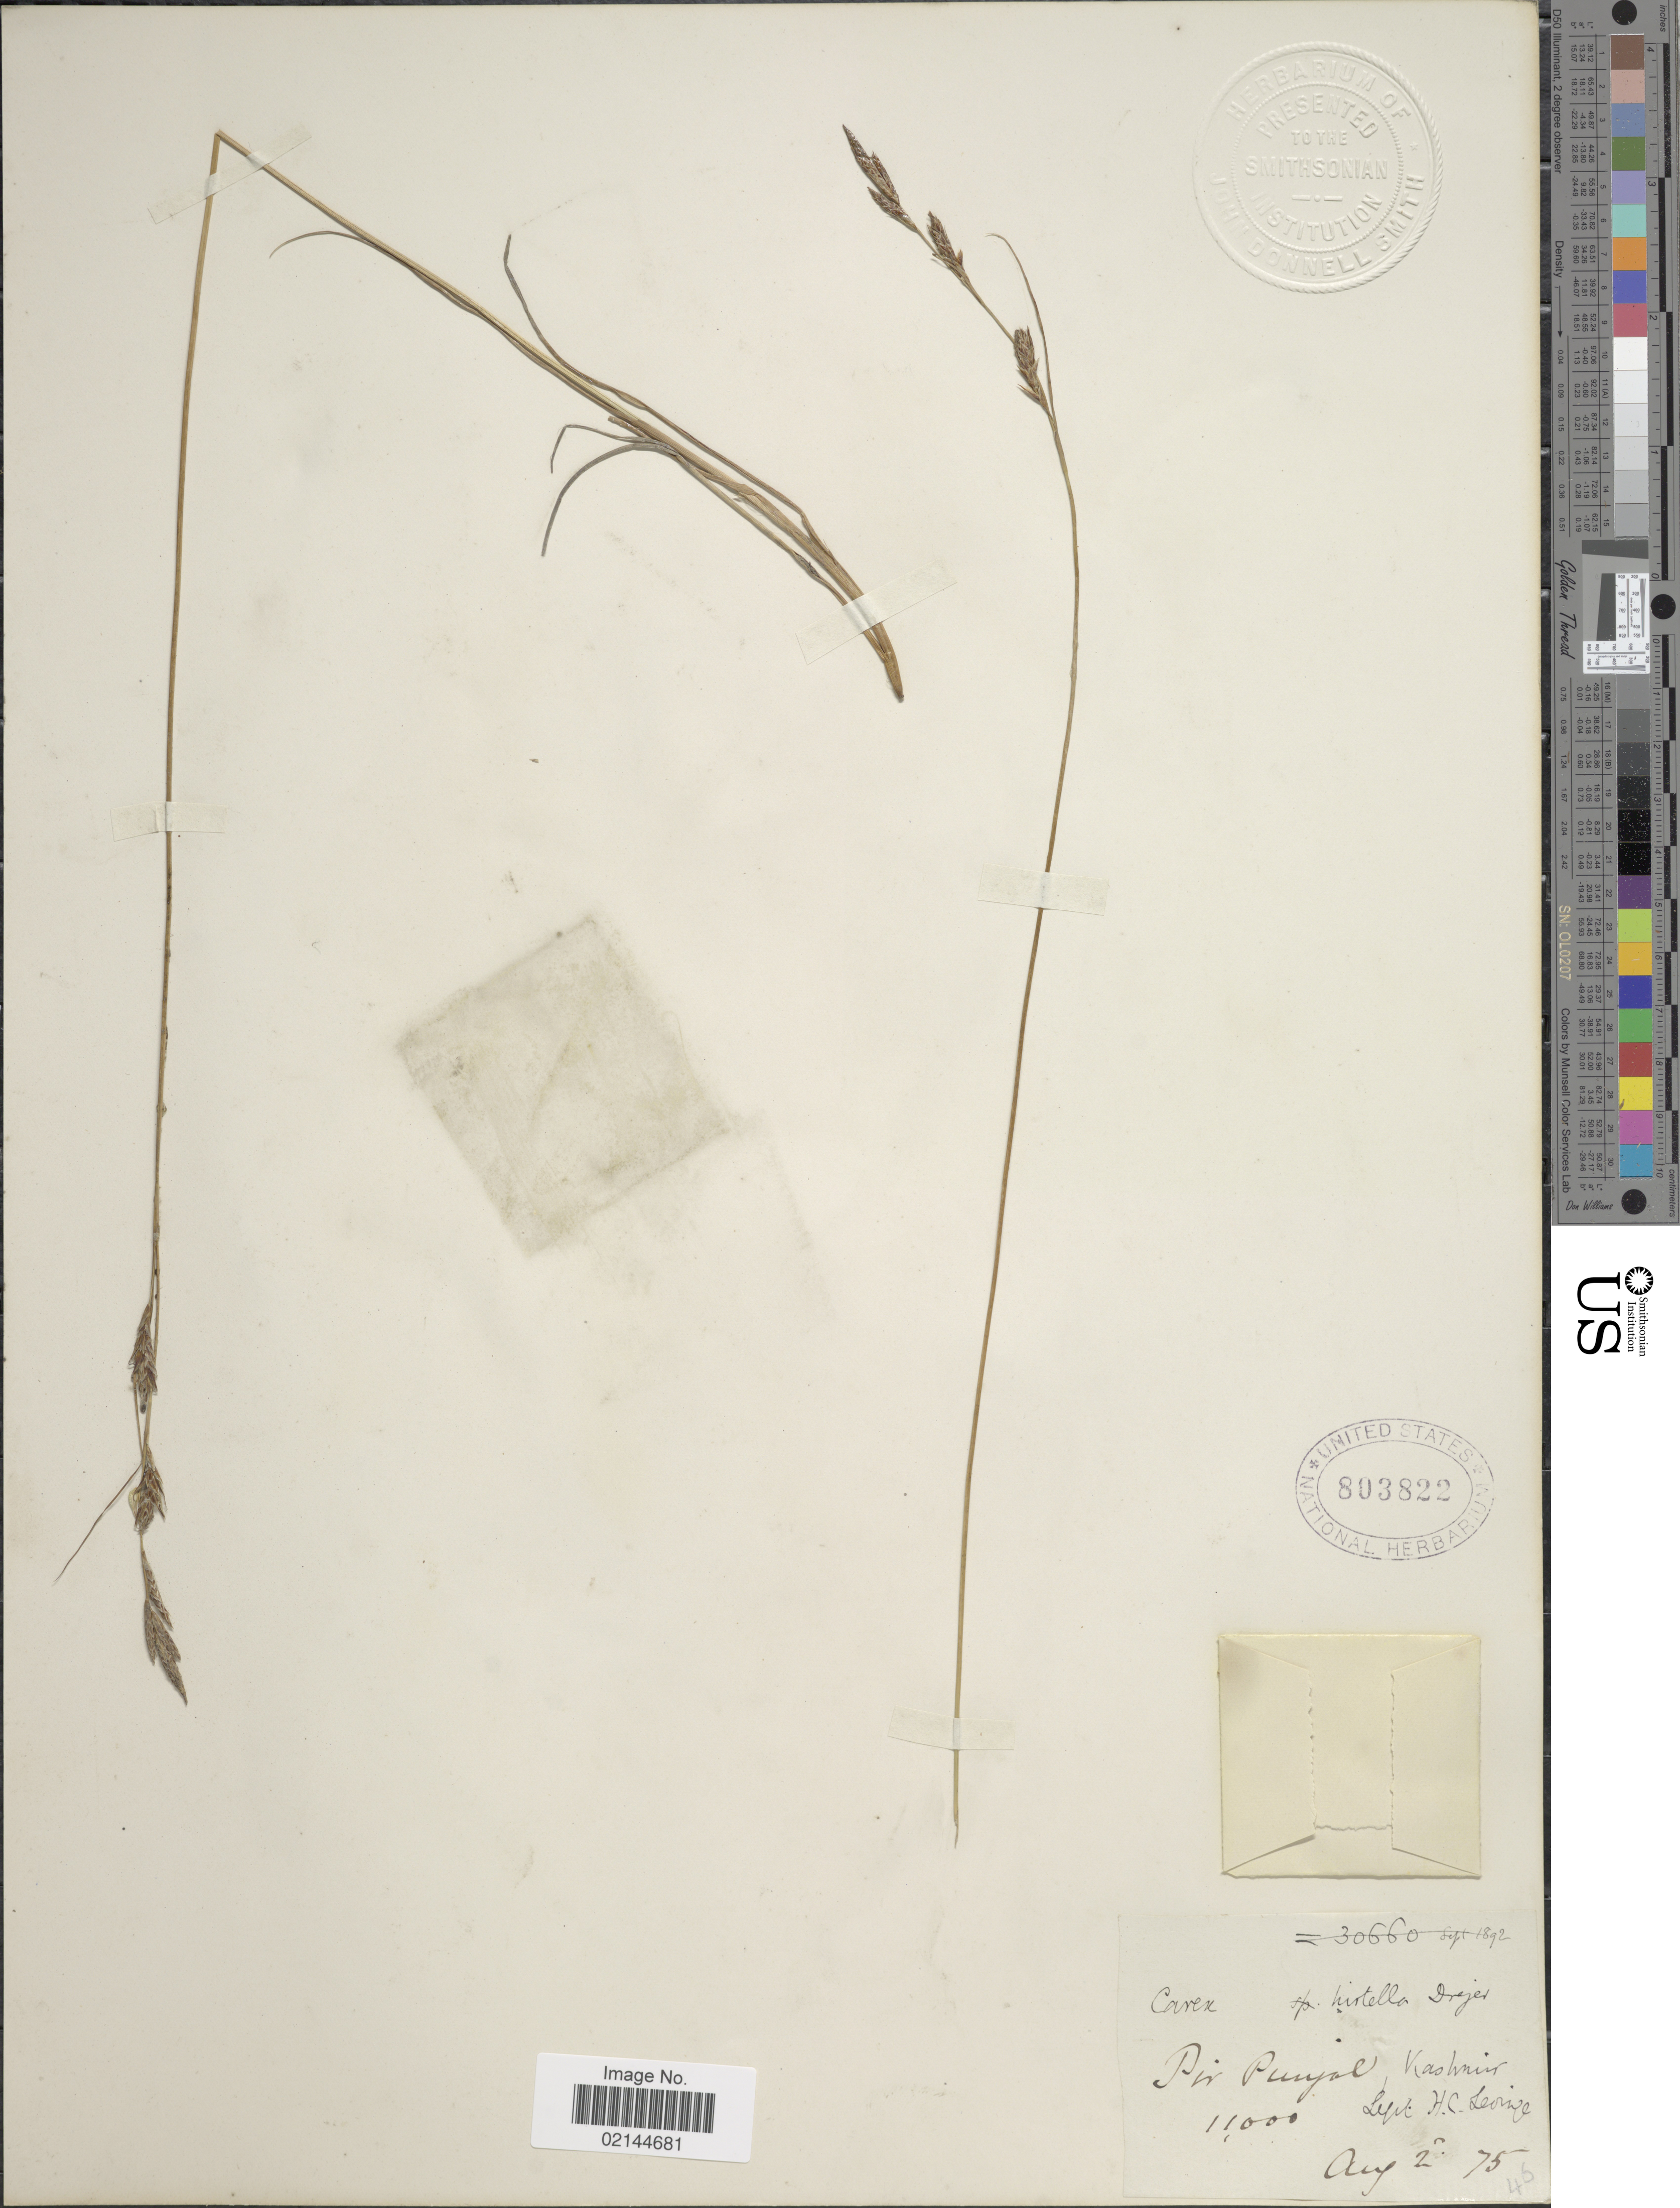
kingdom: Plantae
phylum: Tracheophyta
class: Liliopsida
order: Poales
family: Cyperaceae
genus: Carex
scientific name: Carex plectobasis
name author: V.I. Krecz.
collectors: H. Leonice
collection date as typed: Transcribed d/m/y: 2/8/75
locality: Pir Puryal, Kashmir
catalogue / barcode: US 803822